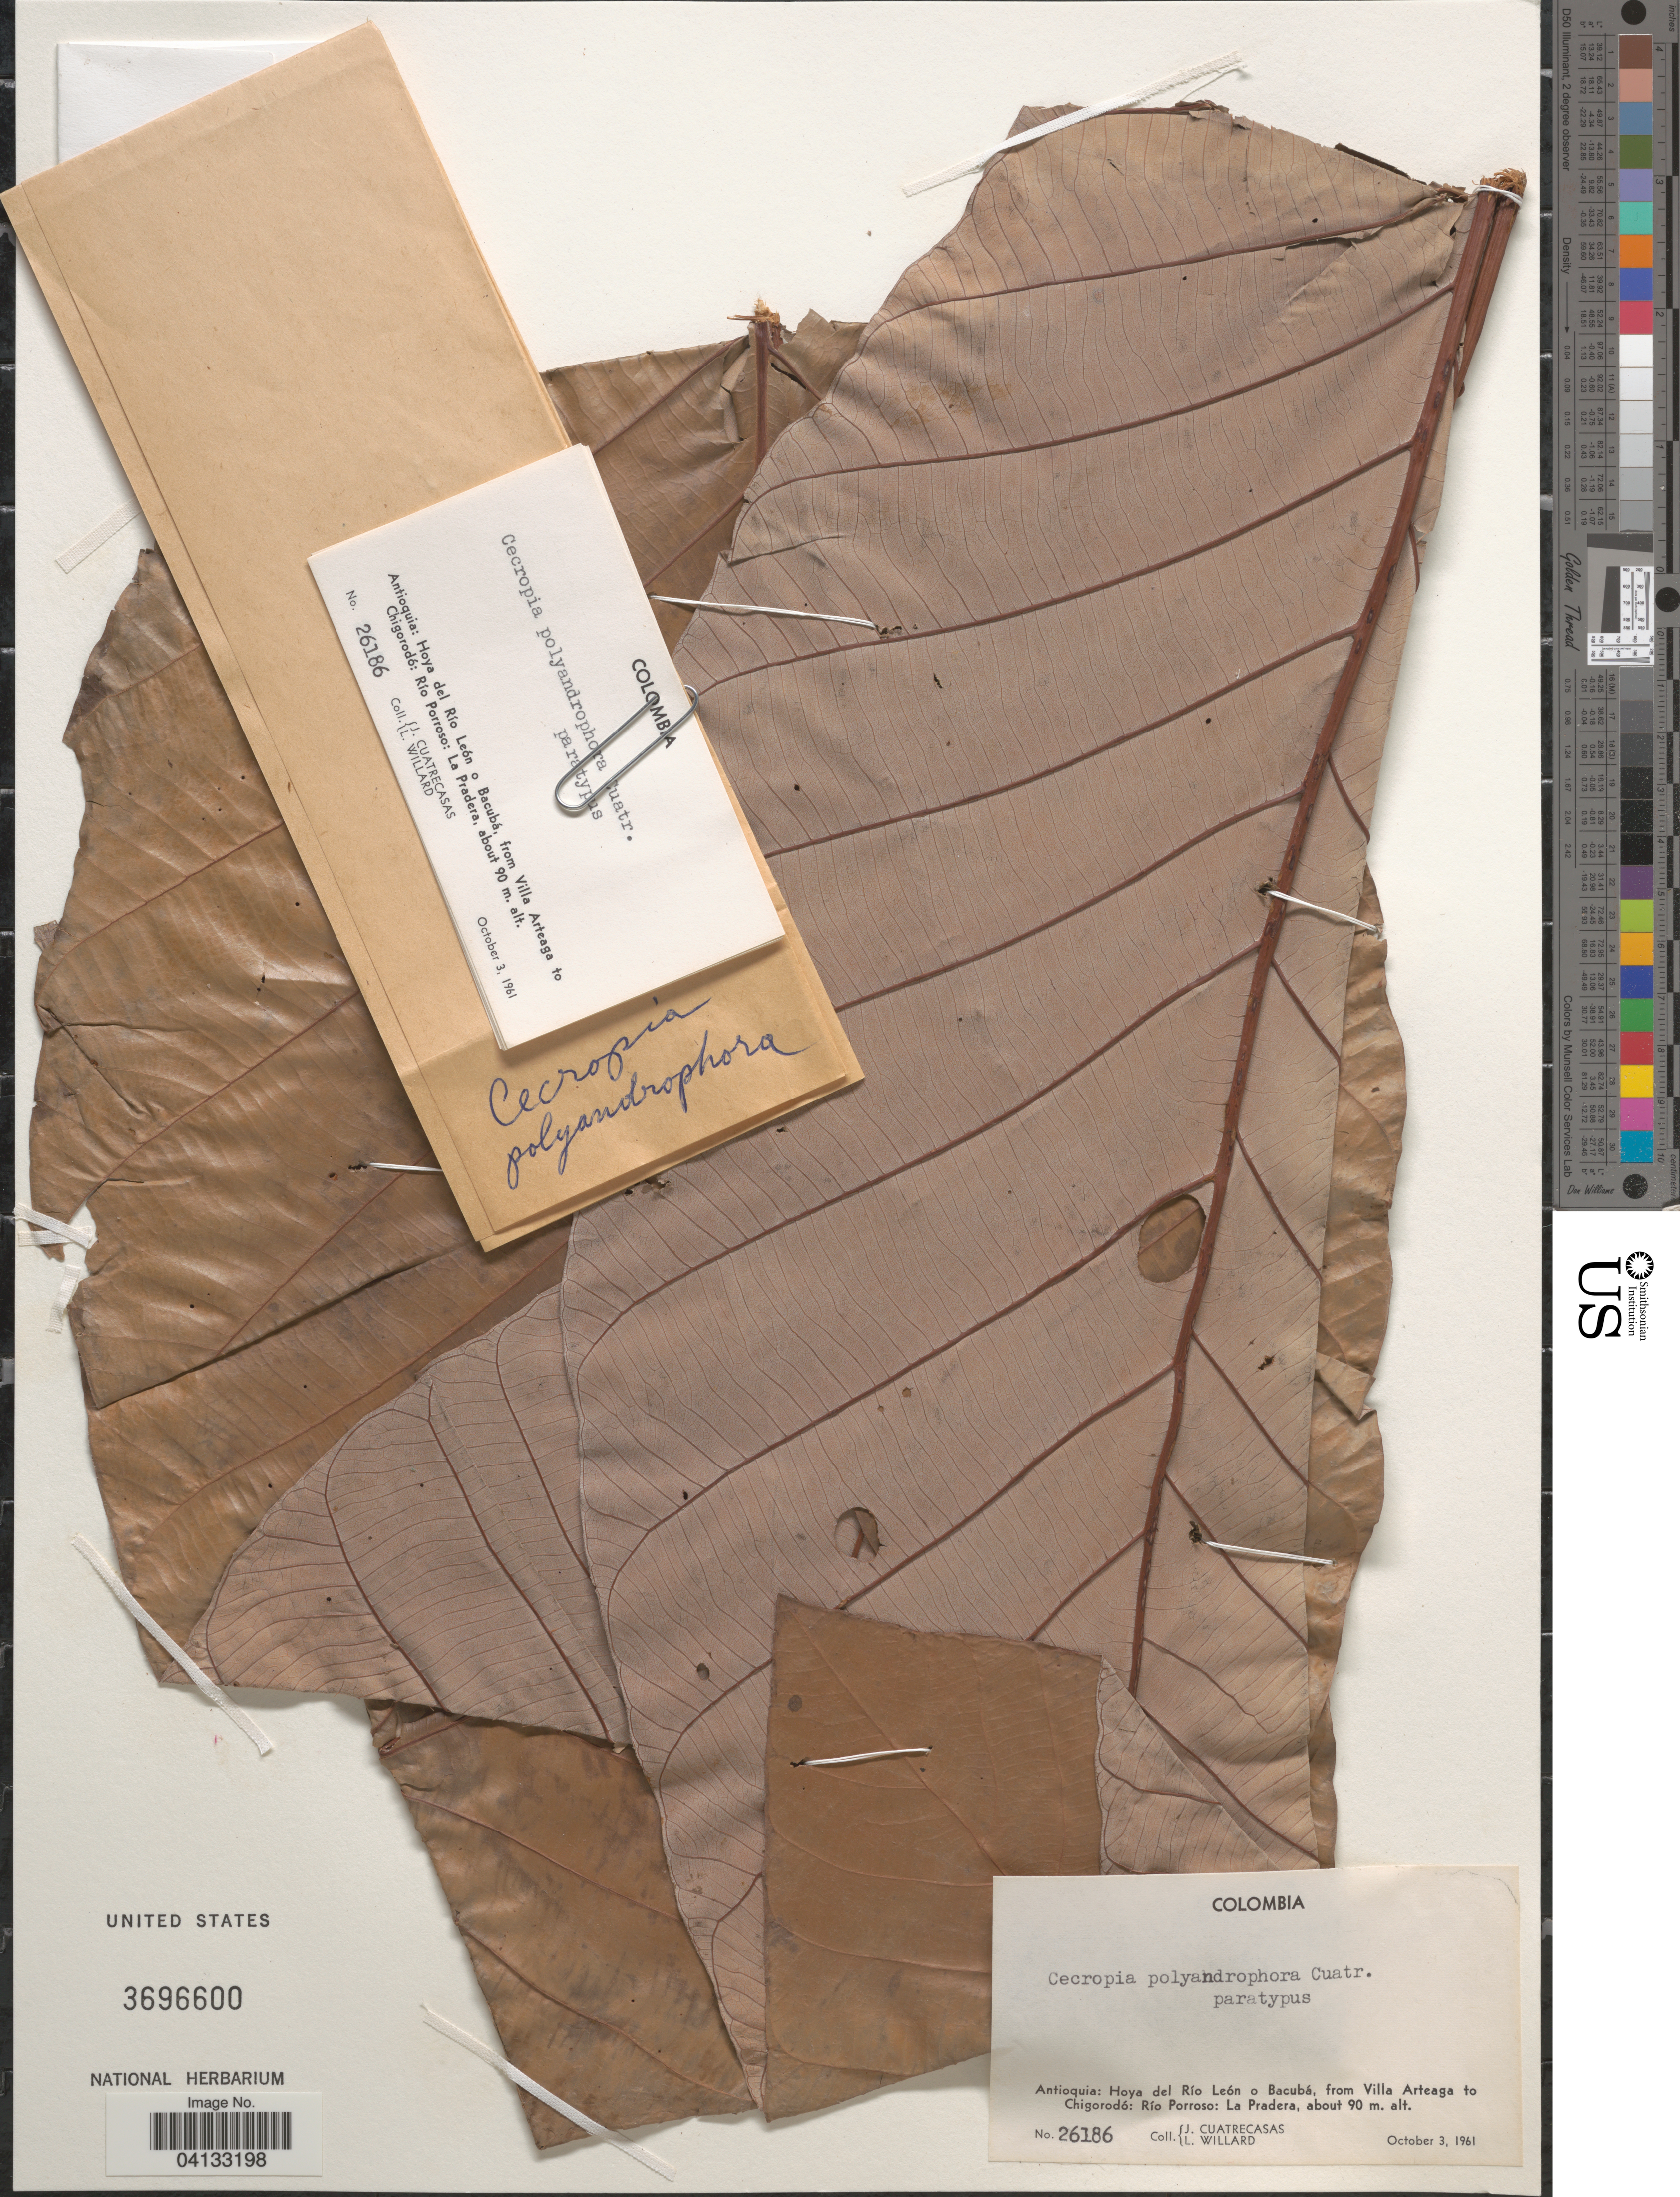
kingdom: Plantae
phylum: Tracheophyta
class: Magnoliopsida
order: Rosales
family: Urticaceae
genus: Cecropia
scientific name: Cecropia polyandrophora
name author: Cuatrec.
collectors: J. Cuatrecasas & L. Willard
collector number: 26186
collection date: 1961-10-03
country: Colombia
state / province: Antioquia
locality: Hoya del Río León o Bacubá, from Villa Arteaga to Chigorodó: Río Porroso: La Pradera.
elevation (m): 90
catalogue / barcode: US 3696600